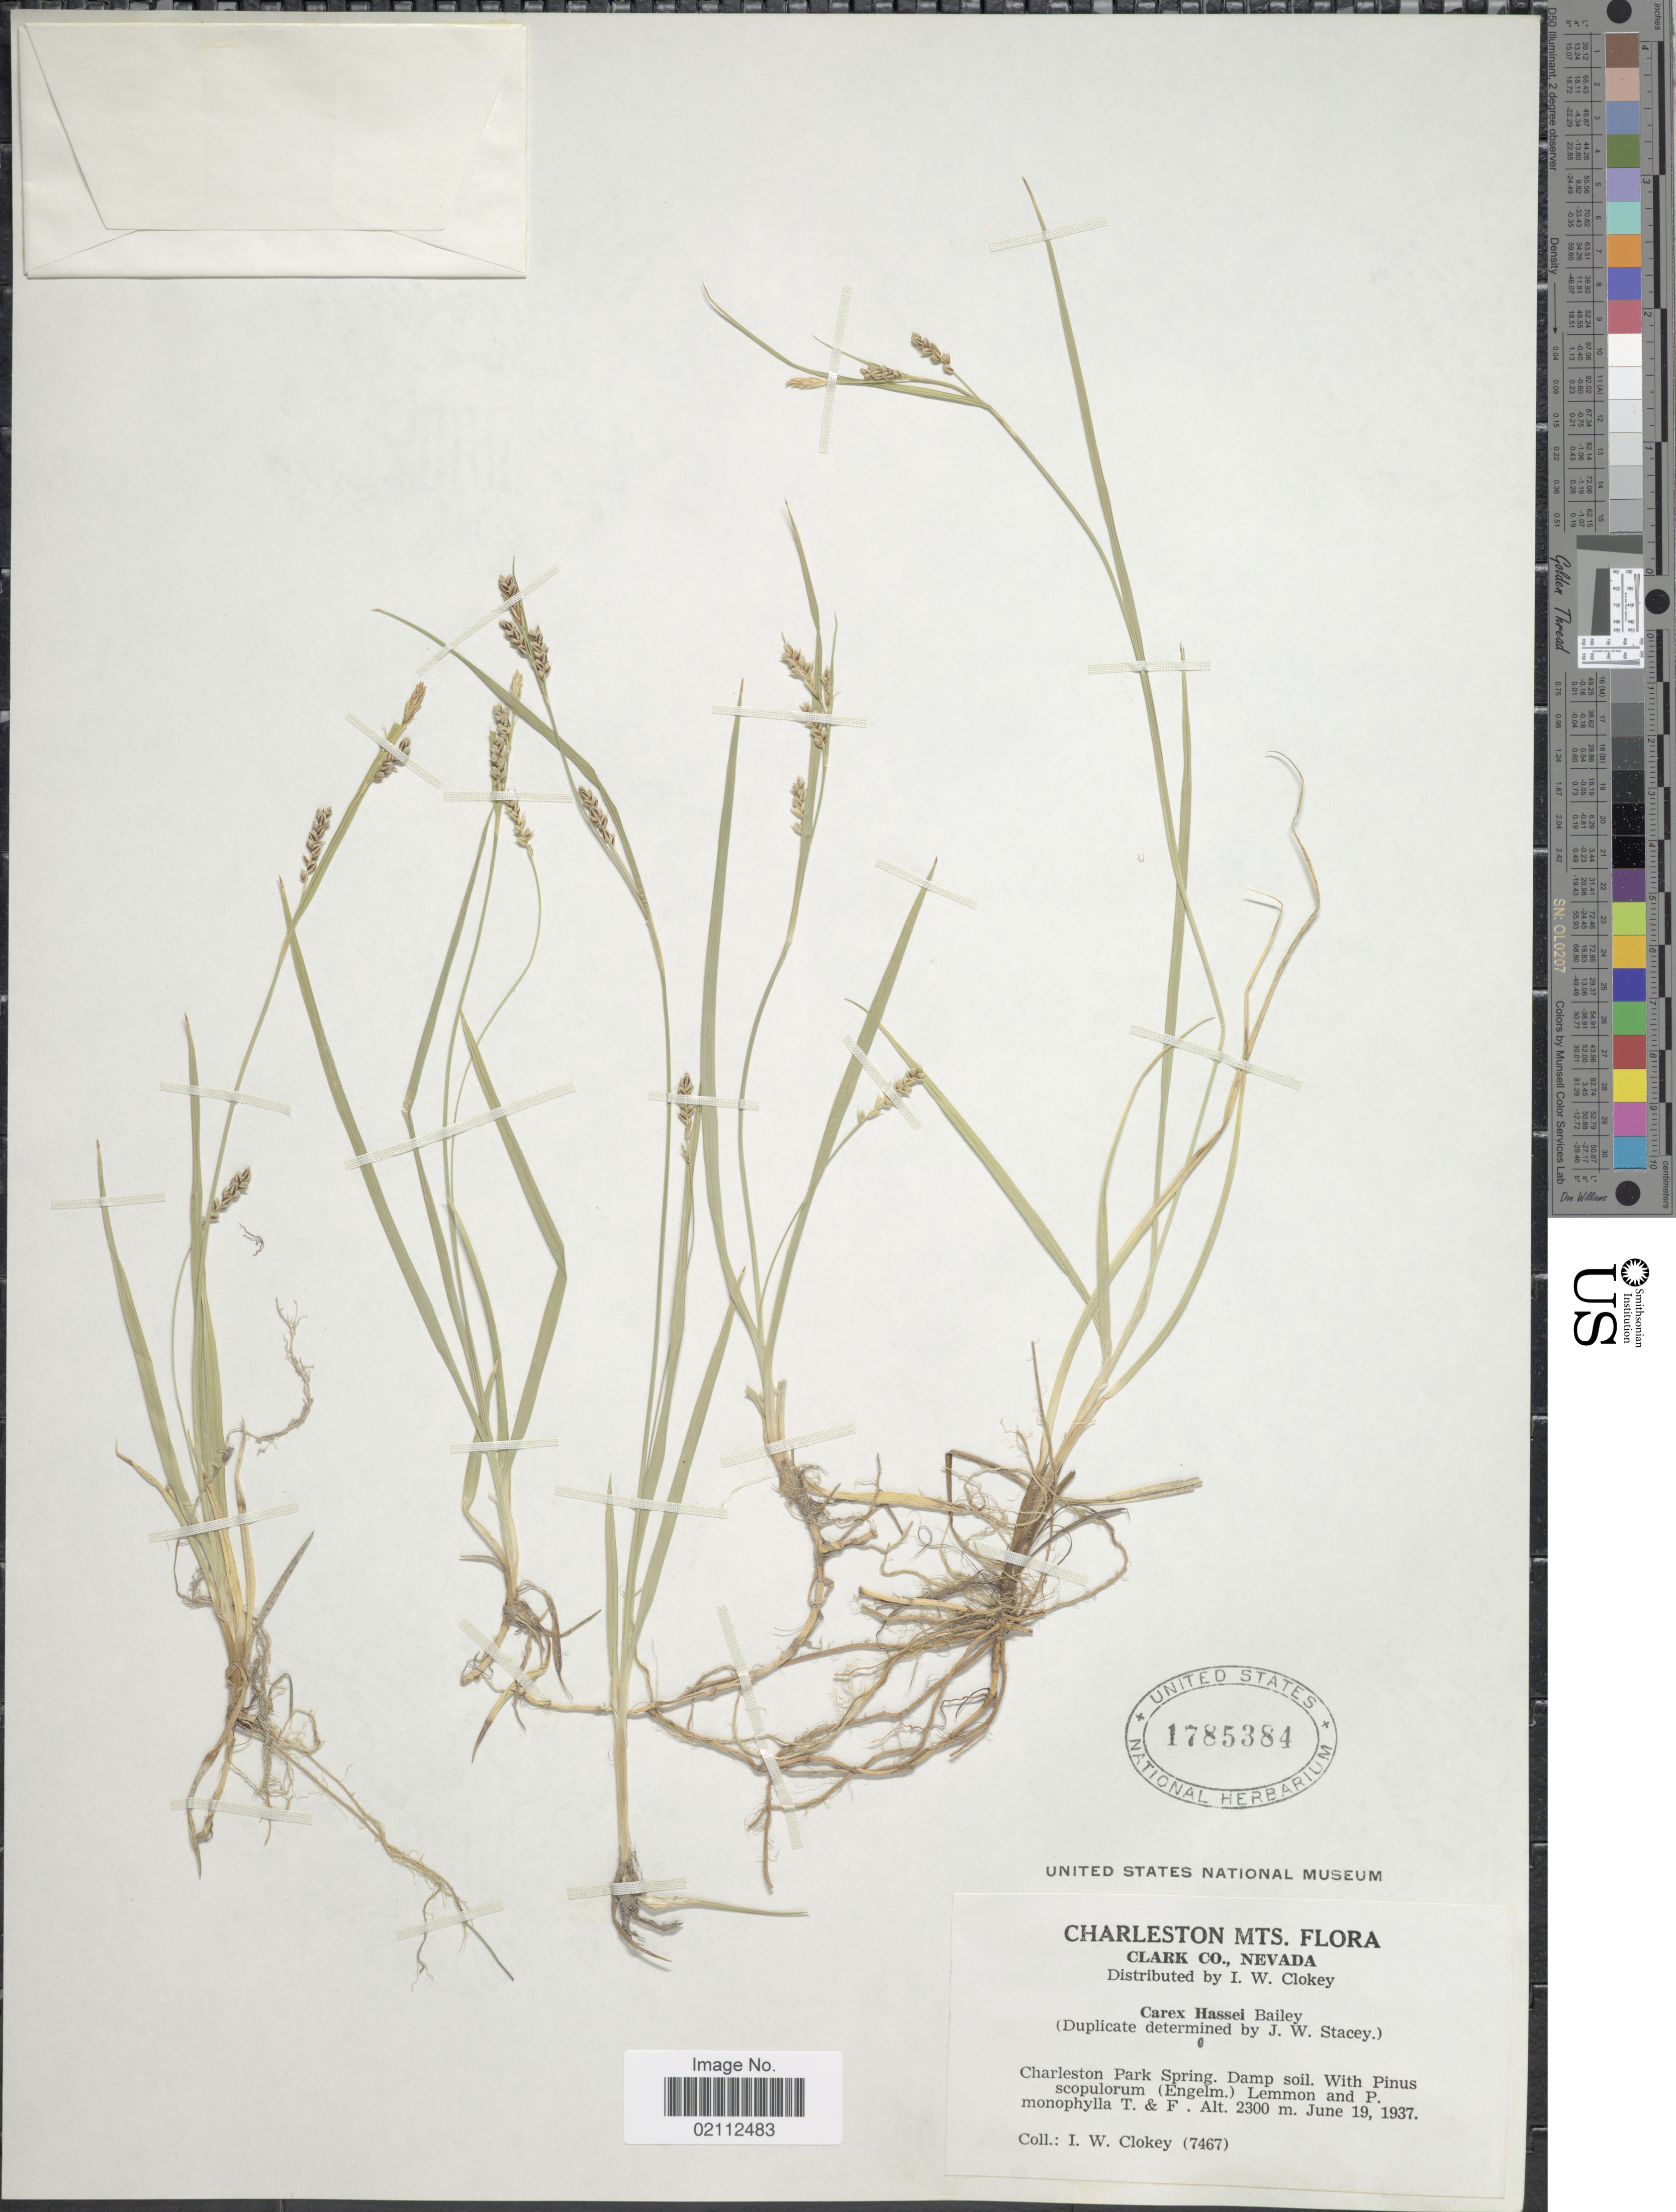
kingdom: Plantae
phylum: Tracheophyta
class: Liliopsida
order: Poales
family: Cyperaceae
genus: Carex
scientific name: Carex hassei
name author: L.H. Bailey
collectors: I. W. Clokey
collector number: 7467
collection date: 1937-06-19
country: United States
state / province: Nevada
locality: Charleston Mts., Clark Co., Charleston Park Spring, Damp soil.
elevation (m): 2300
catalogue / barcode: US 1785384